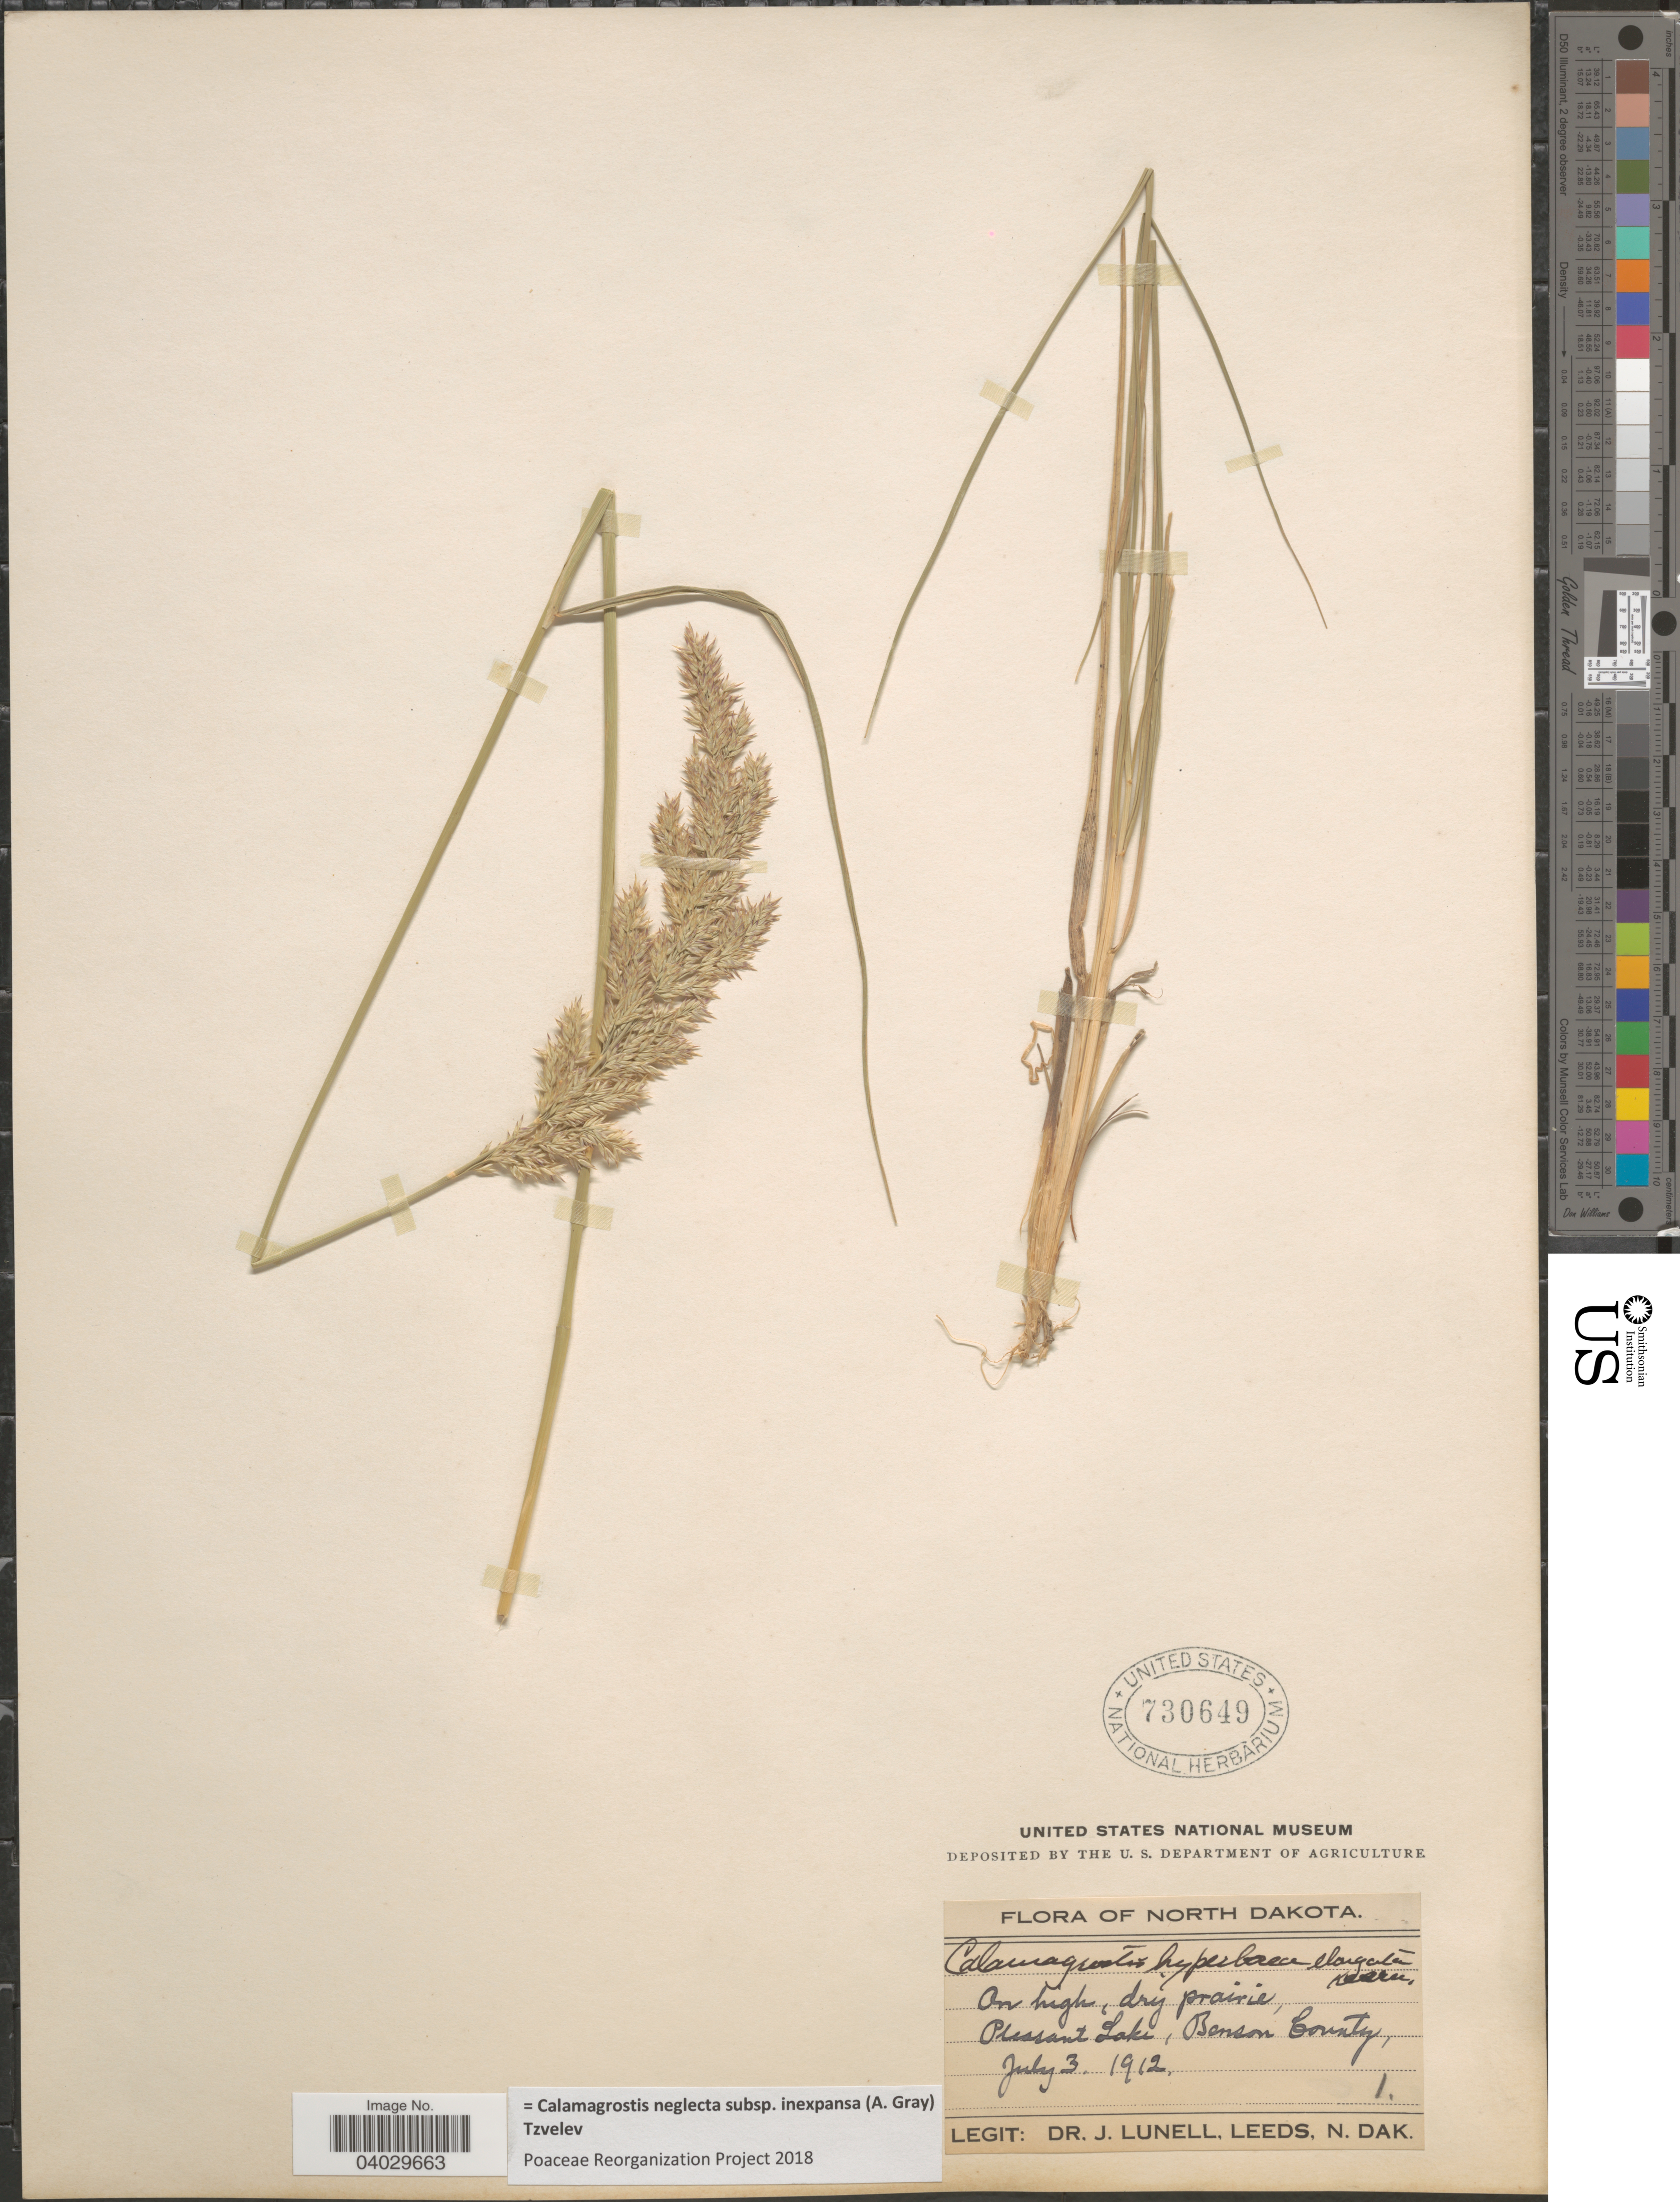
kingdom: Plantae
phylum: Tracheophyta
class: Liliopsida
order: Poales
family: Poaceae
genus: Calamagrostis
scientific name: Calamagrostis neglecta subsp. inexpansa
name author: (A. Gray) Tzvelev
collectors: J. Lunell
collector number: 1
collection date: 1912-07-03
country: United States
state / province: North Dakota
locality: Pleasant Lake, Benson County.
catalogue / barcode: US 730649